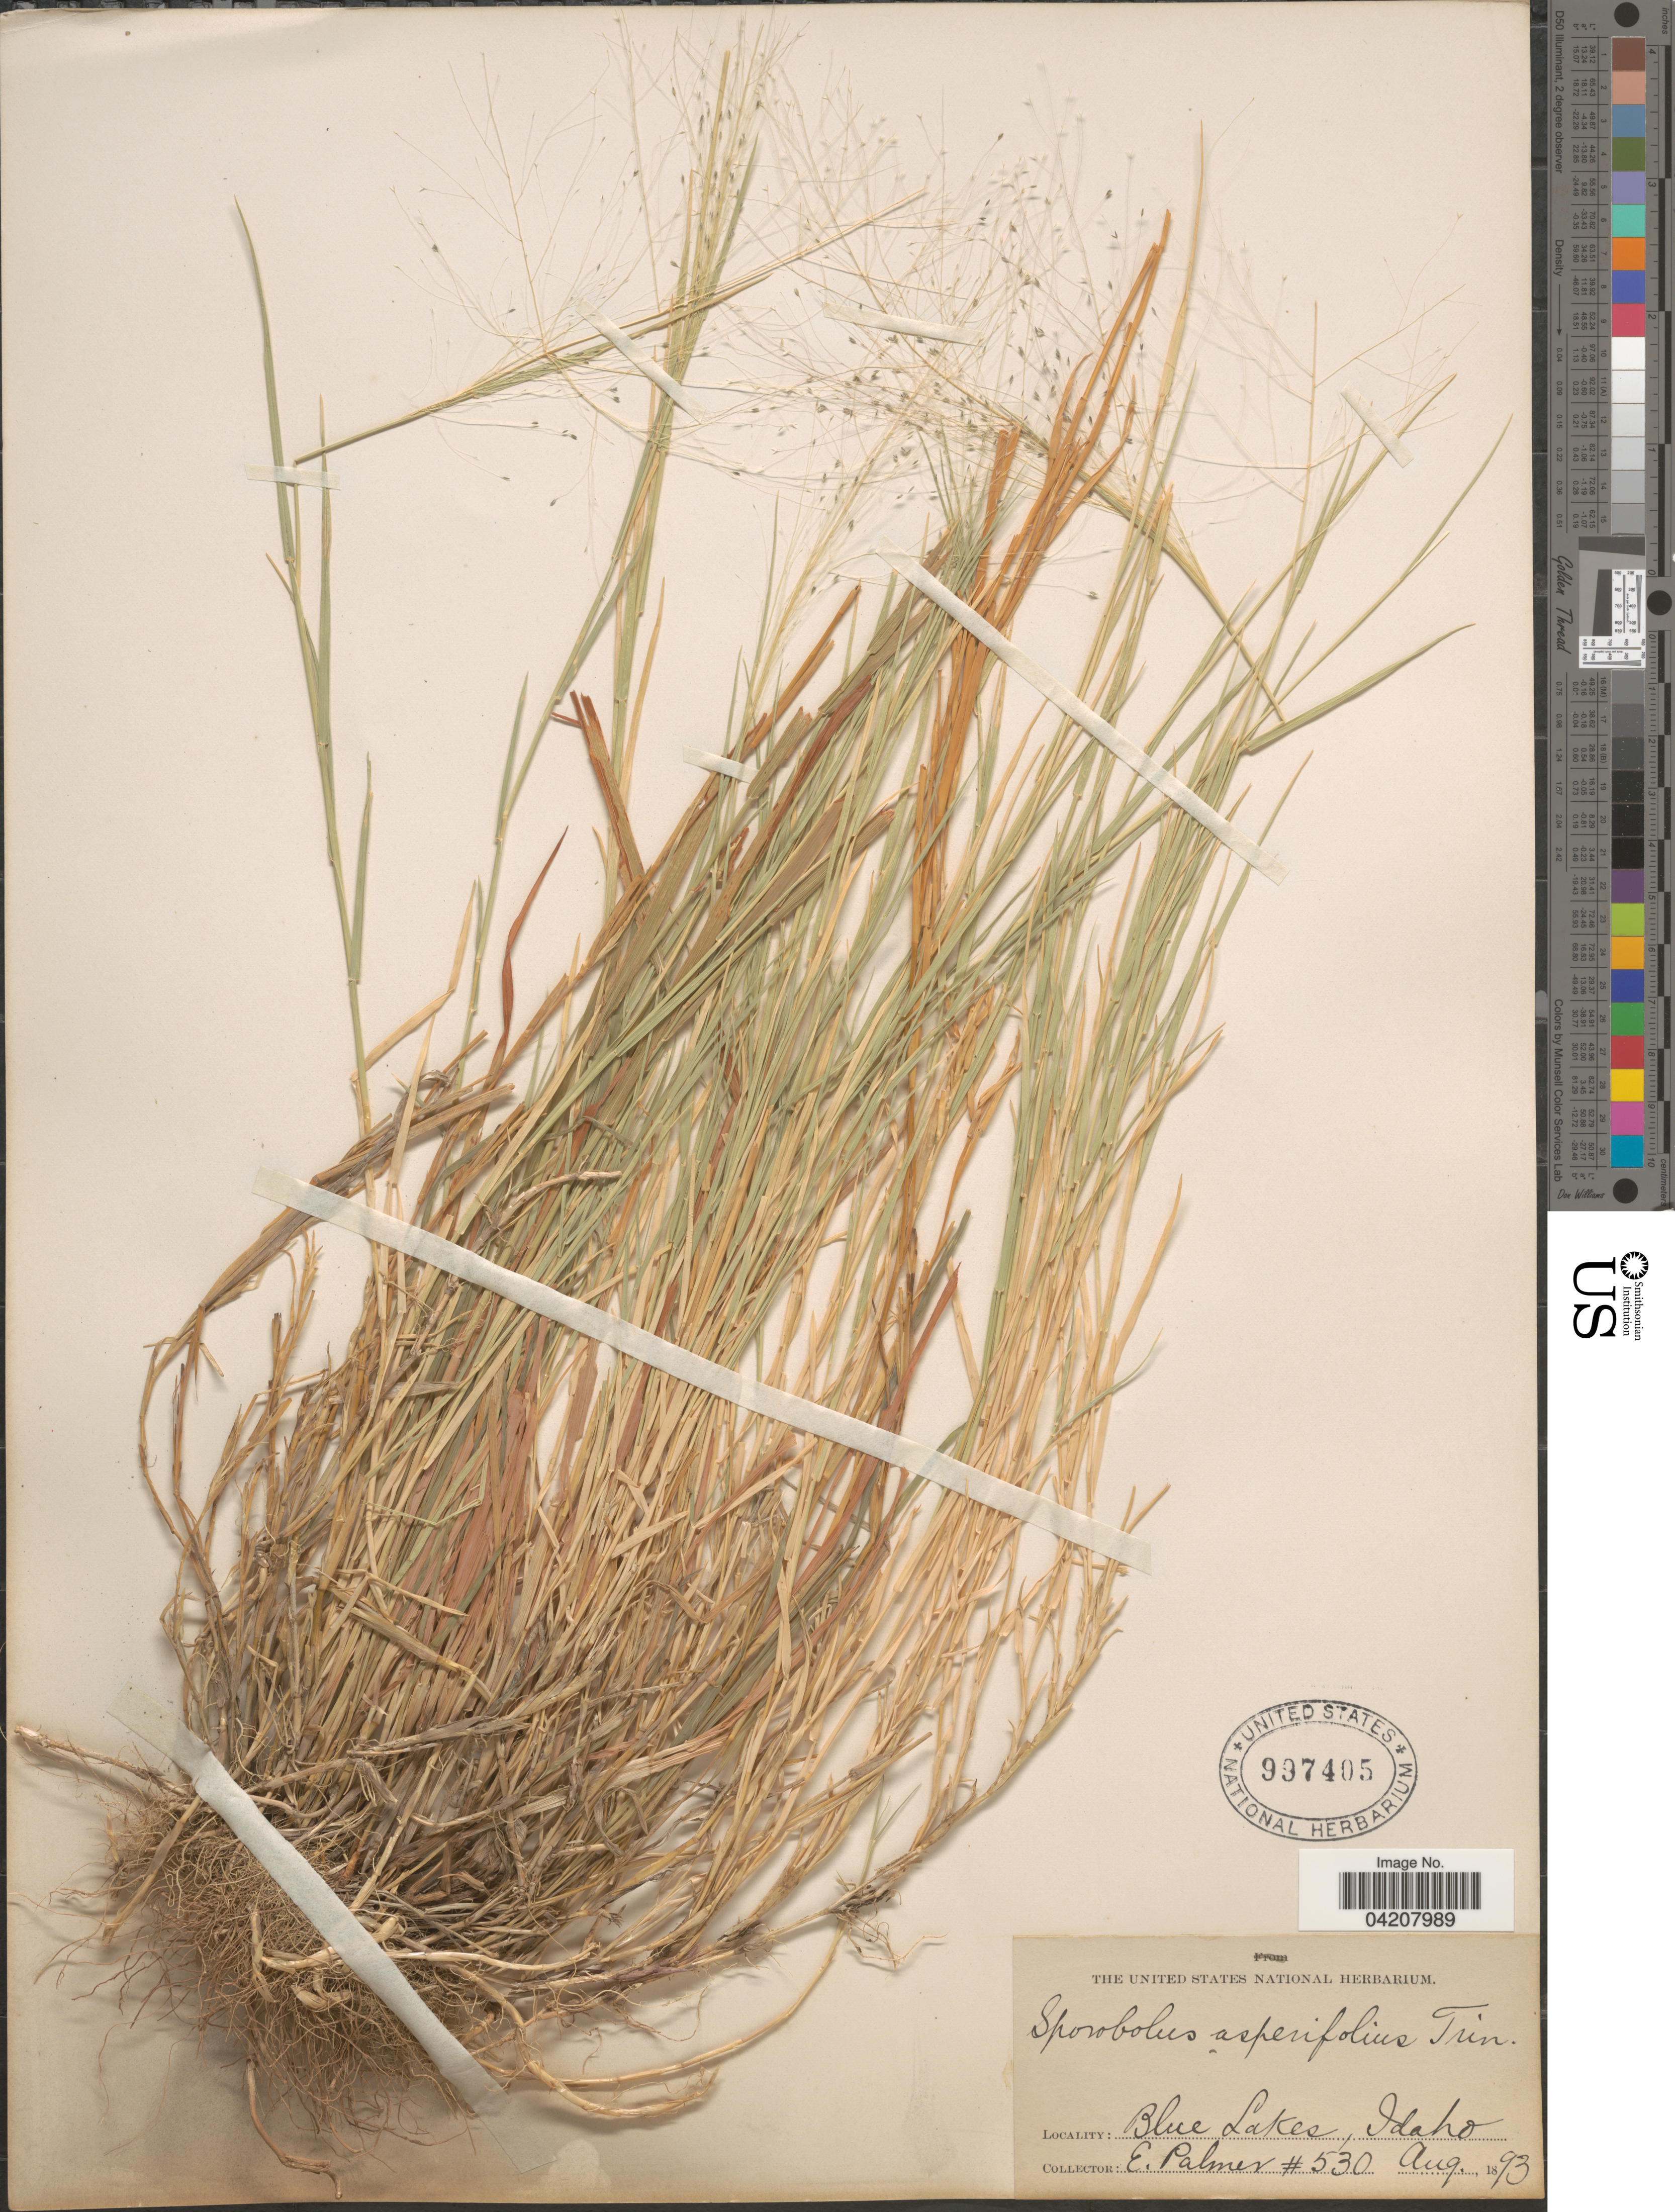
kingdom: Plantae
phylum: Tracheophyta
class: Liliopsida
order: Poales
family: Poaceae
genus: Muhlenbergia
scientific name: Muhlenbergia asperifolia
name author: (Nees & Meyen ex Trin.) Parodi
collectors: E. Palmer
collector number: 530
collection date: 1893-08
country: United States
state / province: Idaho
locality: Blue Lakes.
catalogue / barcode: US 997405